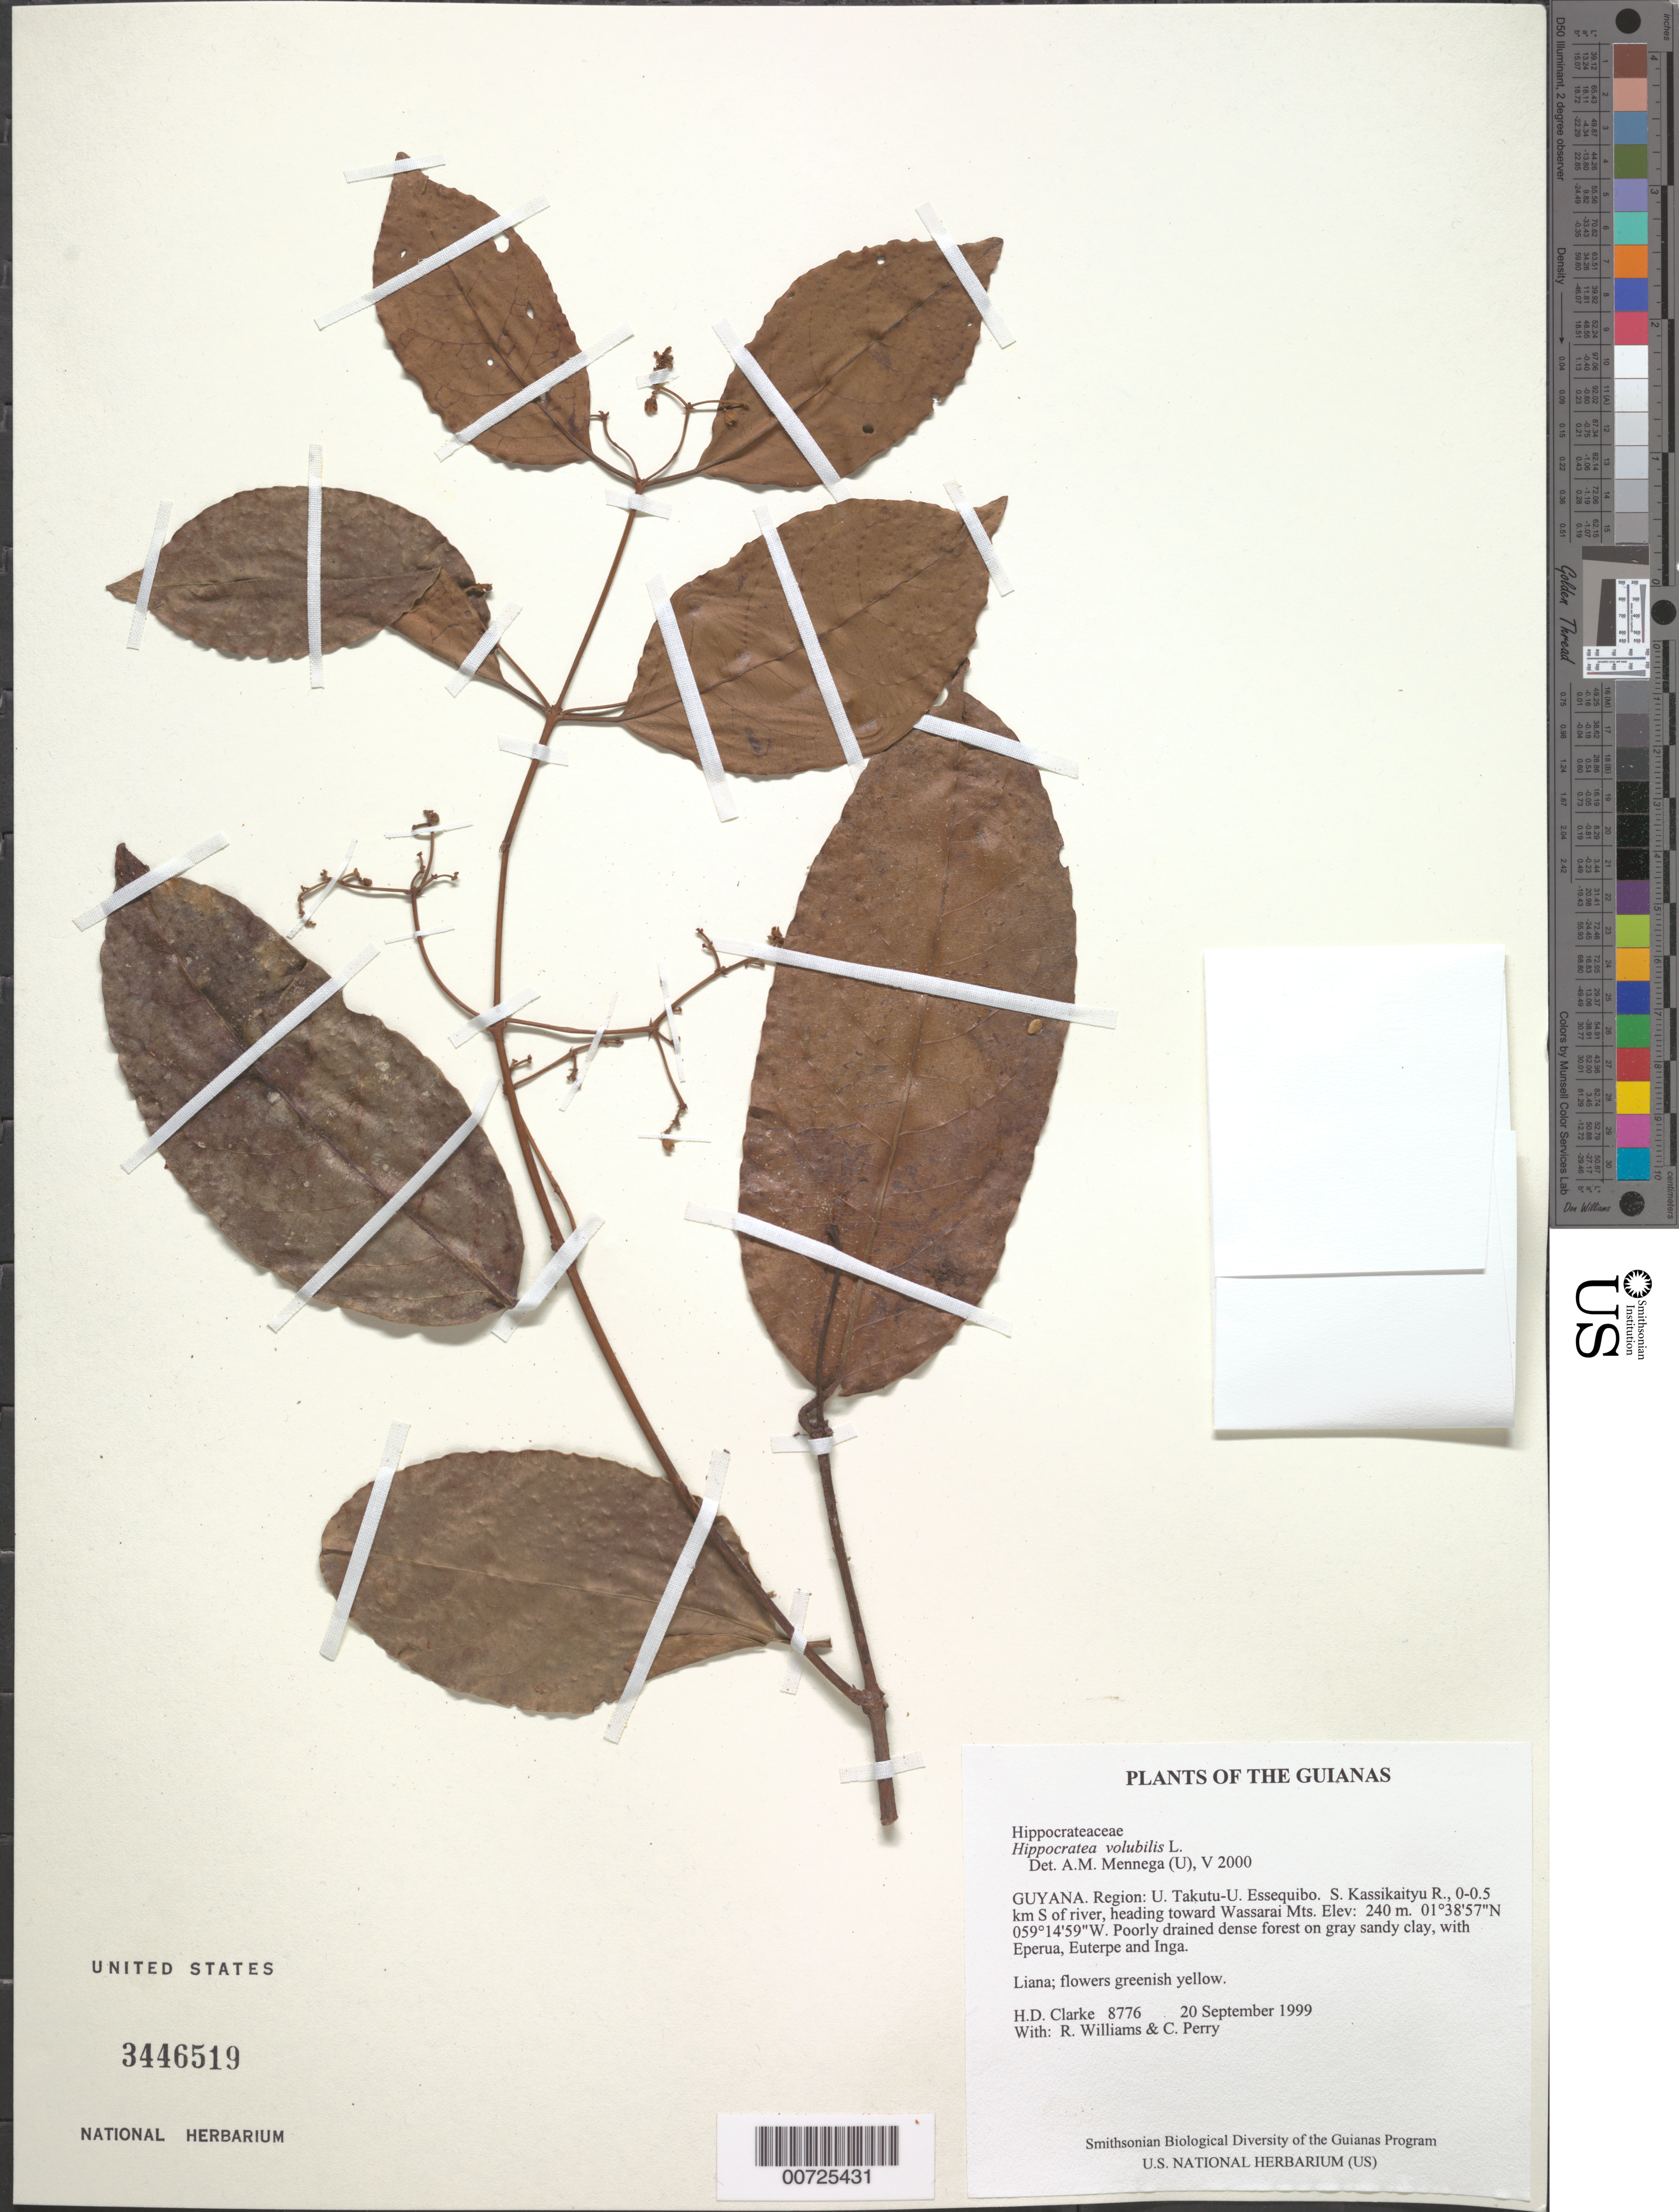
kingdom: Plantae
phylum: Tracheophyta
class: Magnoliopsida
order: Celastrales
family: Celastraceae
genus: Hippocratea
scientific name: Hippocratea volubilis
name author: L.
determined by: Mennega, A. M. W.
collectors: H. D. Clarke, R. Williams & C. Perry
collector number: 8776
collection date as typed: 20 September 1999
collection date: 1999-09-20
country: Guyana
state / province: U. Takutu-U. Essequibo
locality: S. Kassikaityu R., 0-0.5 km S of river, heading toward Wassarai Mts.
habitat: Poorly drained dense forest on gray sandy clay, with Eperua, Euterpe and Inga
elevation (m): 240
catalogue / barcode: US 3446519